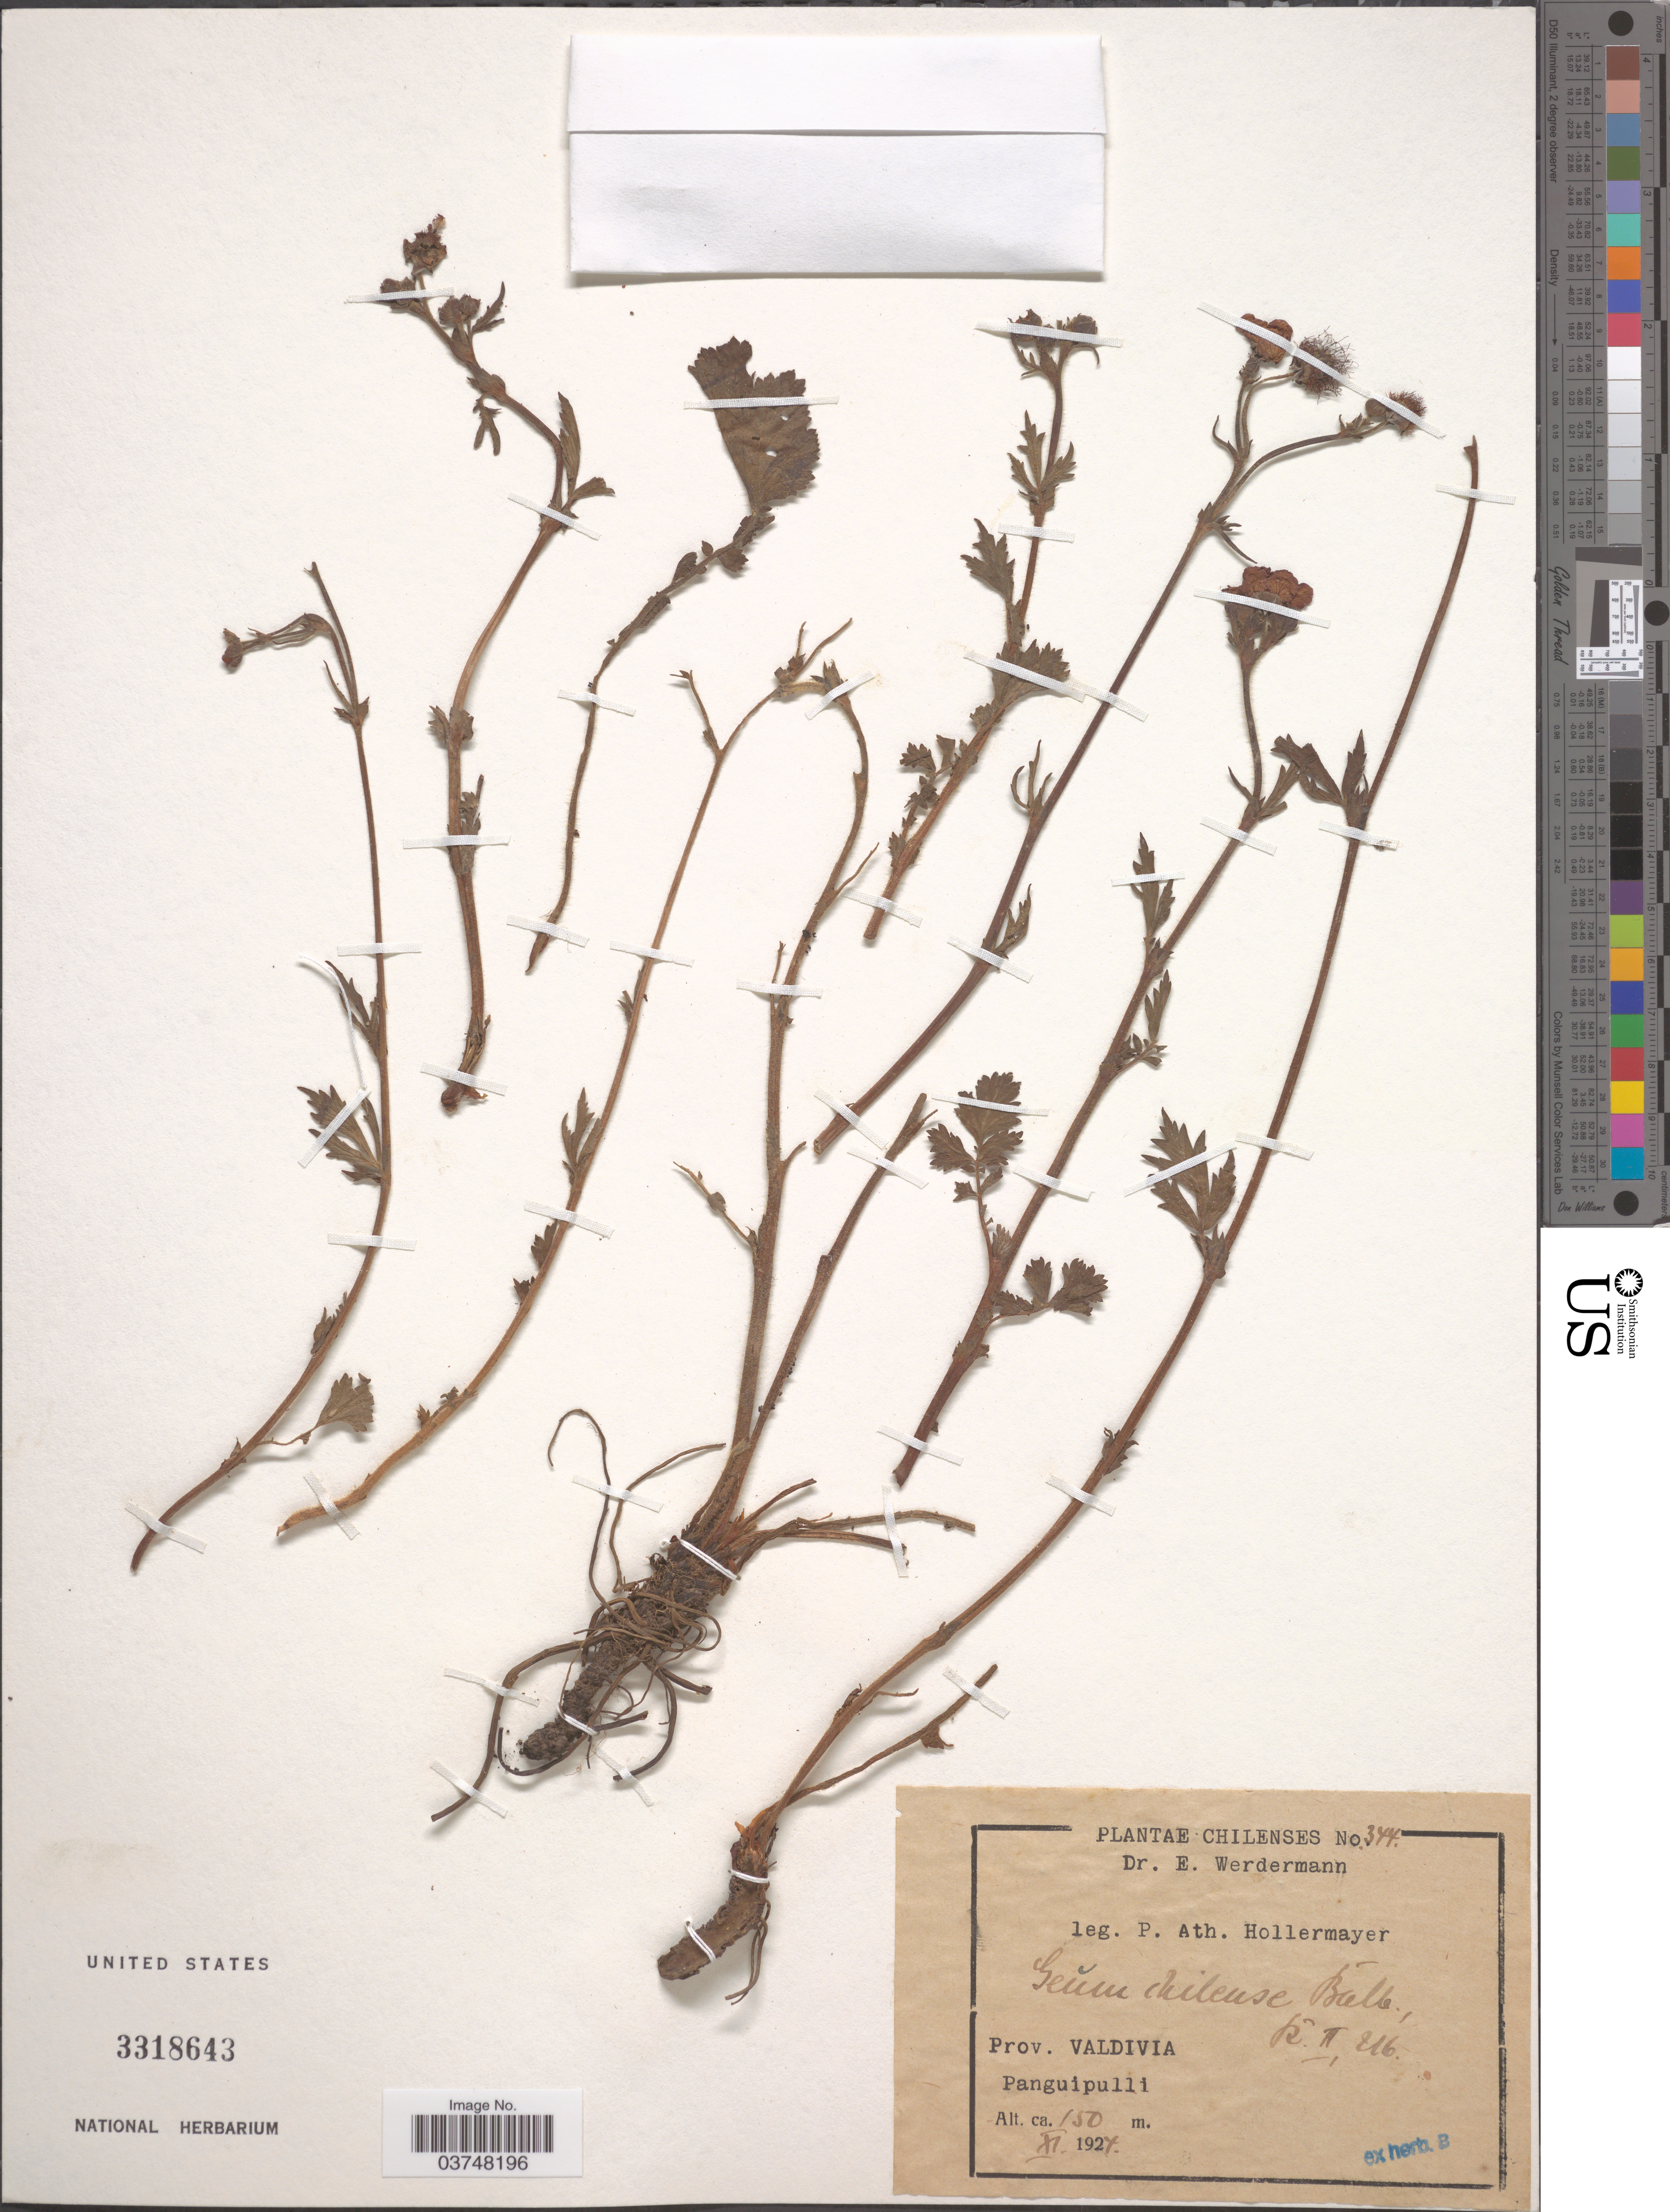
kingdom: Plantae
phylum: Tracheophyta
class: Magnoliopsida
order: Rosales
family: Rosaceae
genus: Geum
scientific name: Geum quellyon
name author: Sweet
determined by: Strong, Mark T., (BOT), Smithsonian Institution - National Museum of Natural History (UNITED STATES)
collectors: E. Werdermann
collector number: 344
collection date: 1927-11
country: Chile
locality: Prov. Valdivia. Panguipulli.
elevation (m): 150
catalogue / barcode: US 3318643